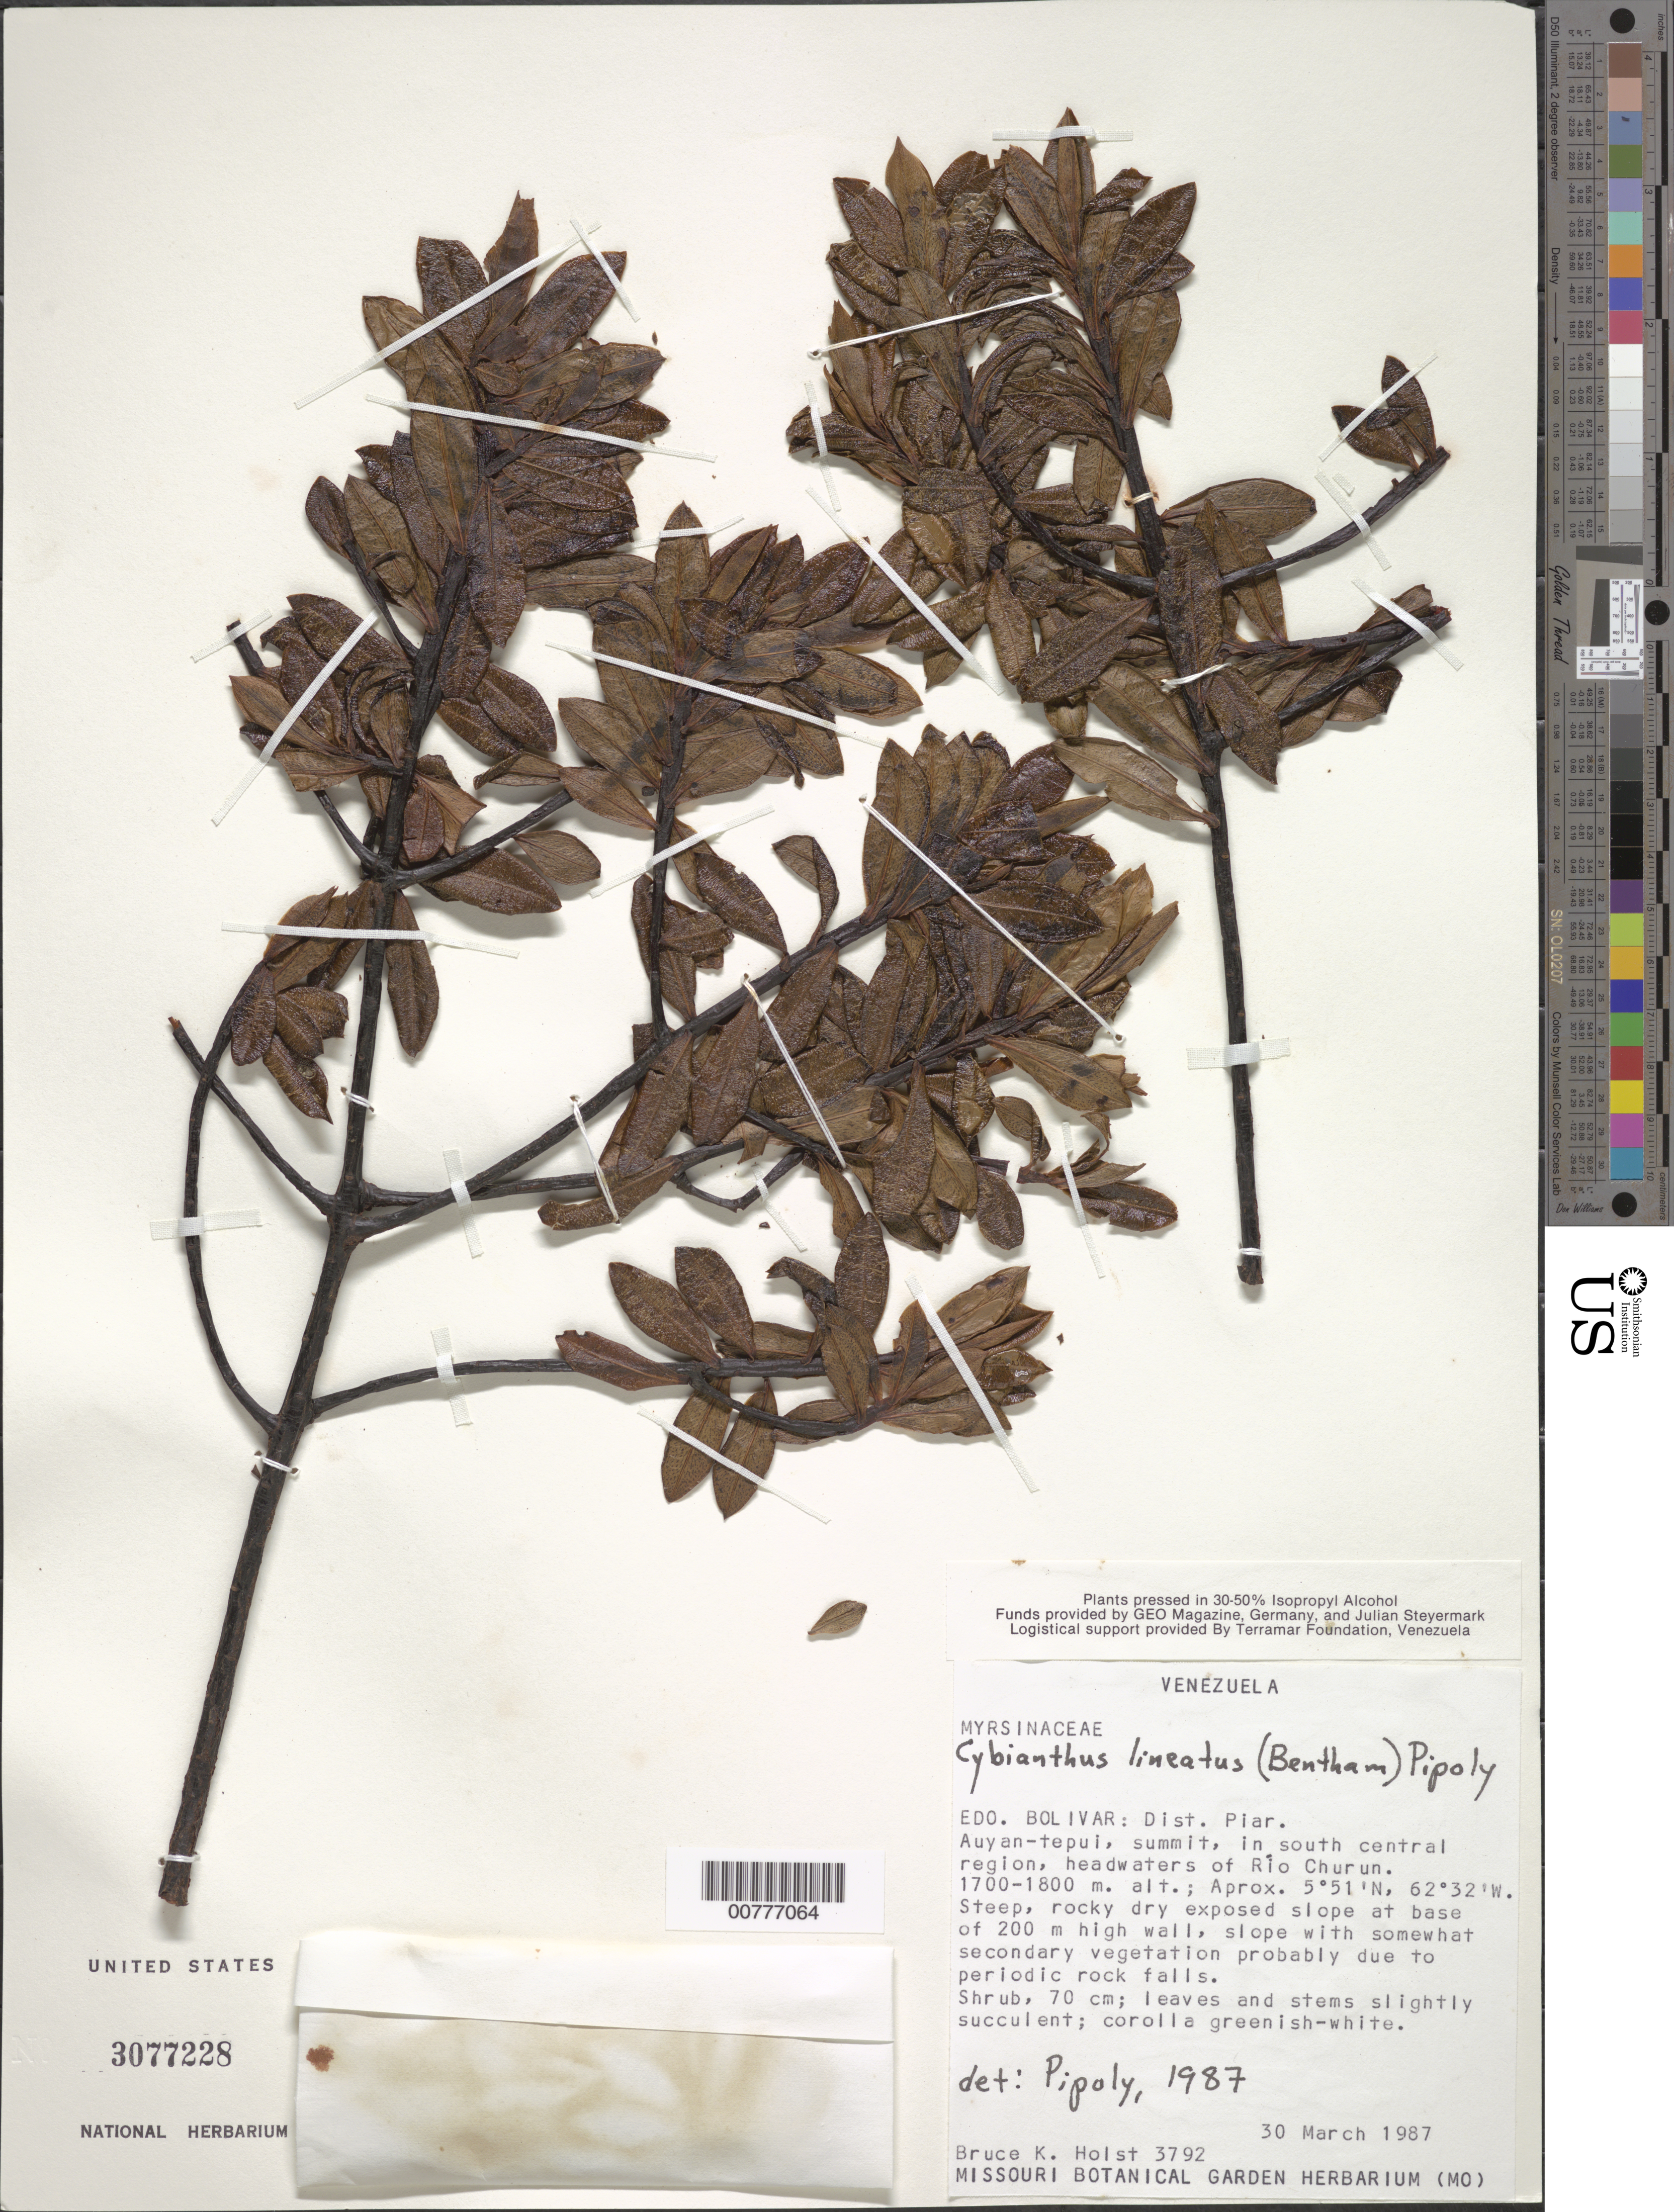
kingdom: Plantae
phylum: Tracheophyta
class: Magnoliopsida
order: Ericales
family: Primulaceae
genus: Cybianthus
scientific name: Cybianthus lineatus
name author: (Benth.) Pipoly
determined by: Pipoly, J. J., III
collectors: B. Holst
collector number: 3792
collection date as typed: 30-Mar-87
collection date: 1987-03-30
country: Venezuela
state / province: Bolívar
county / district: Piar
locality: Auyan-tepuí, summit, south-central region, headwaters of Río Churún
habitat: Steep rocky dry exposed slope with somewhat secondary vegetation due to periodic rock falls.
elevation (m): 1700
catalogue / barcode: US 3077228